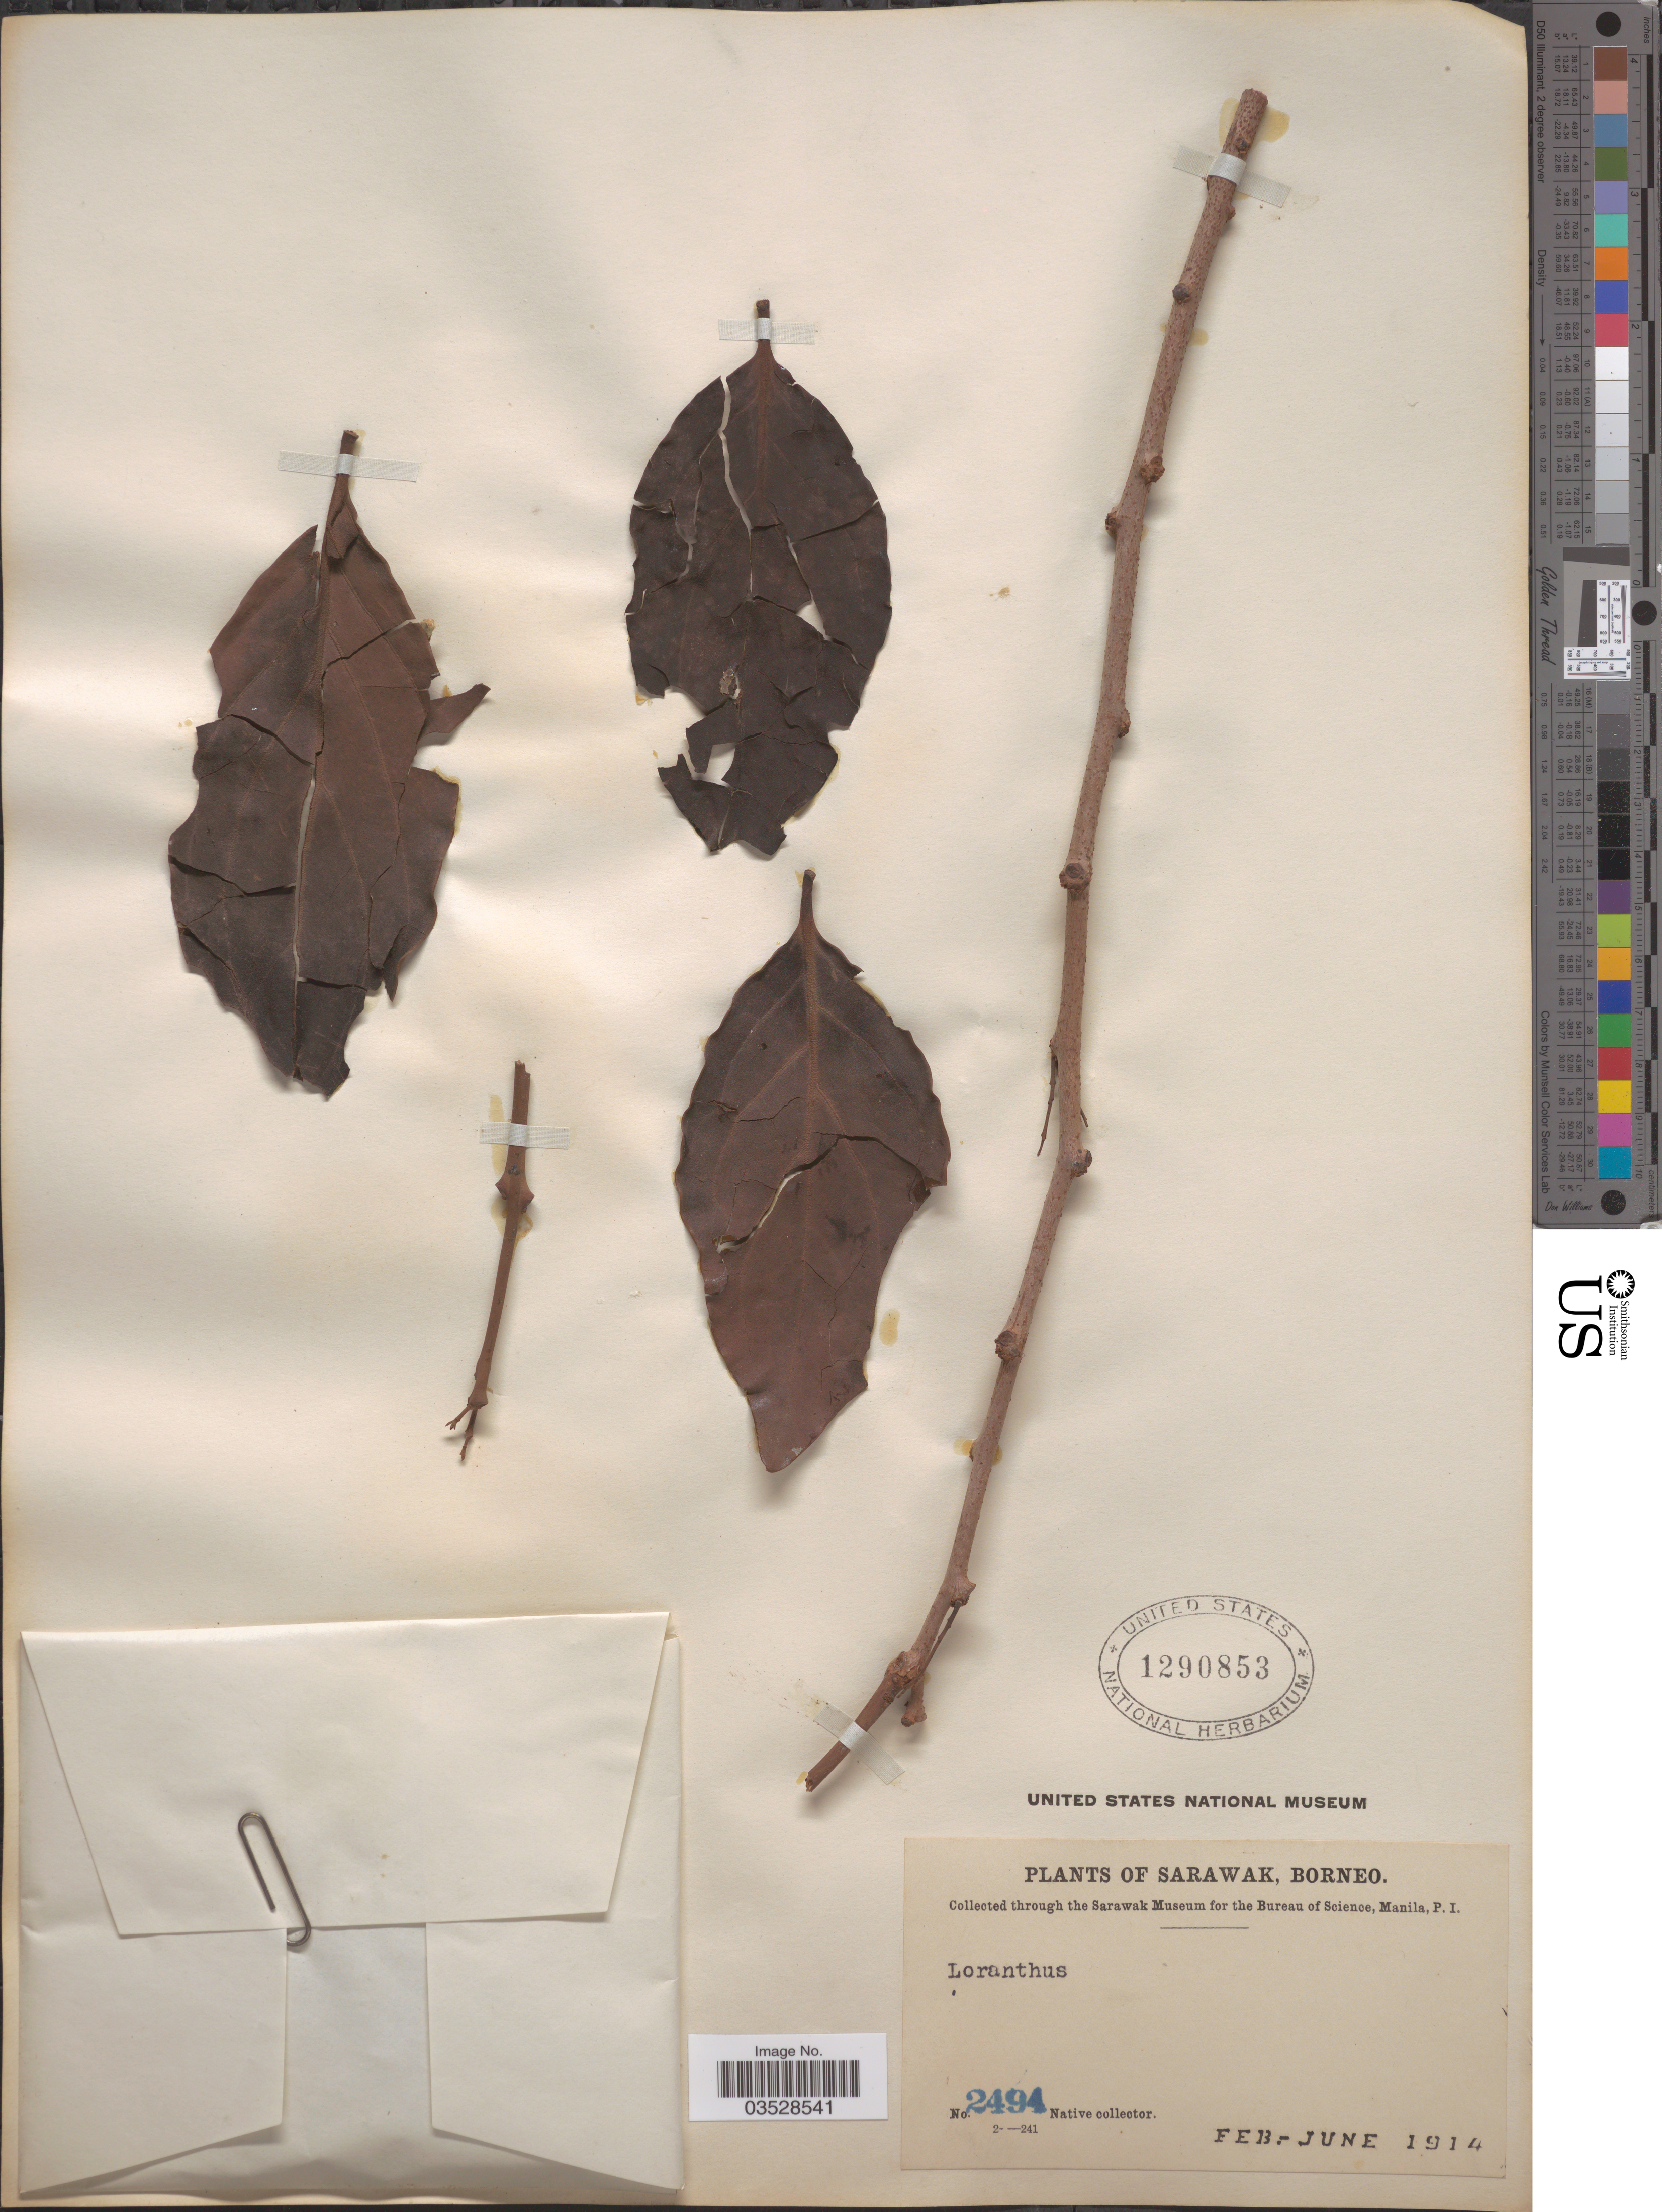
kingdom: Plantae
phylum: Tracheophyta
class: Magnoliopsida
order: Santalales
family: Loranthaceae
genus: Loranthus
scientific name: Loranthus sp.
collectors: Native collector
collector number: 2494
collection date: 1914-02/1914-06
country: Malaysia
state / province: Sarawak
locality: Borneo.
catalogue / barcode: US 1290853